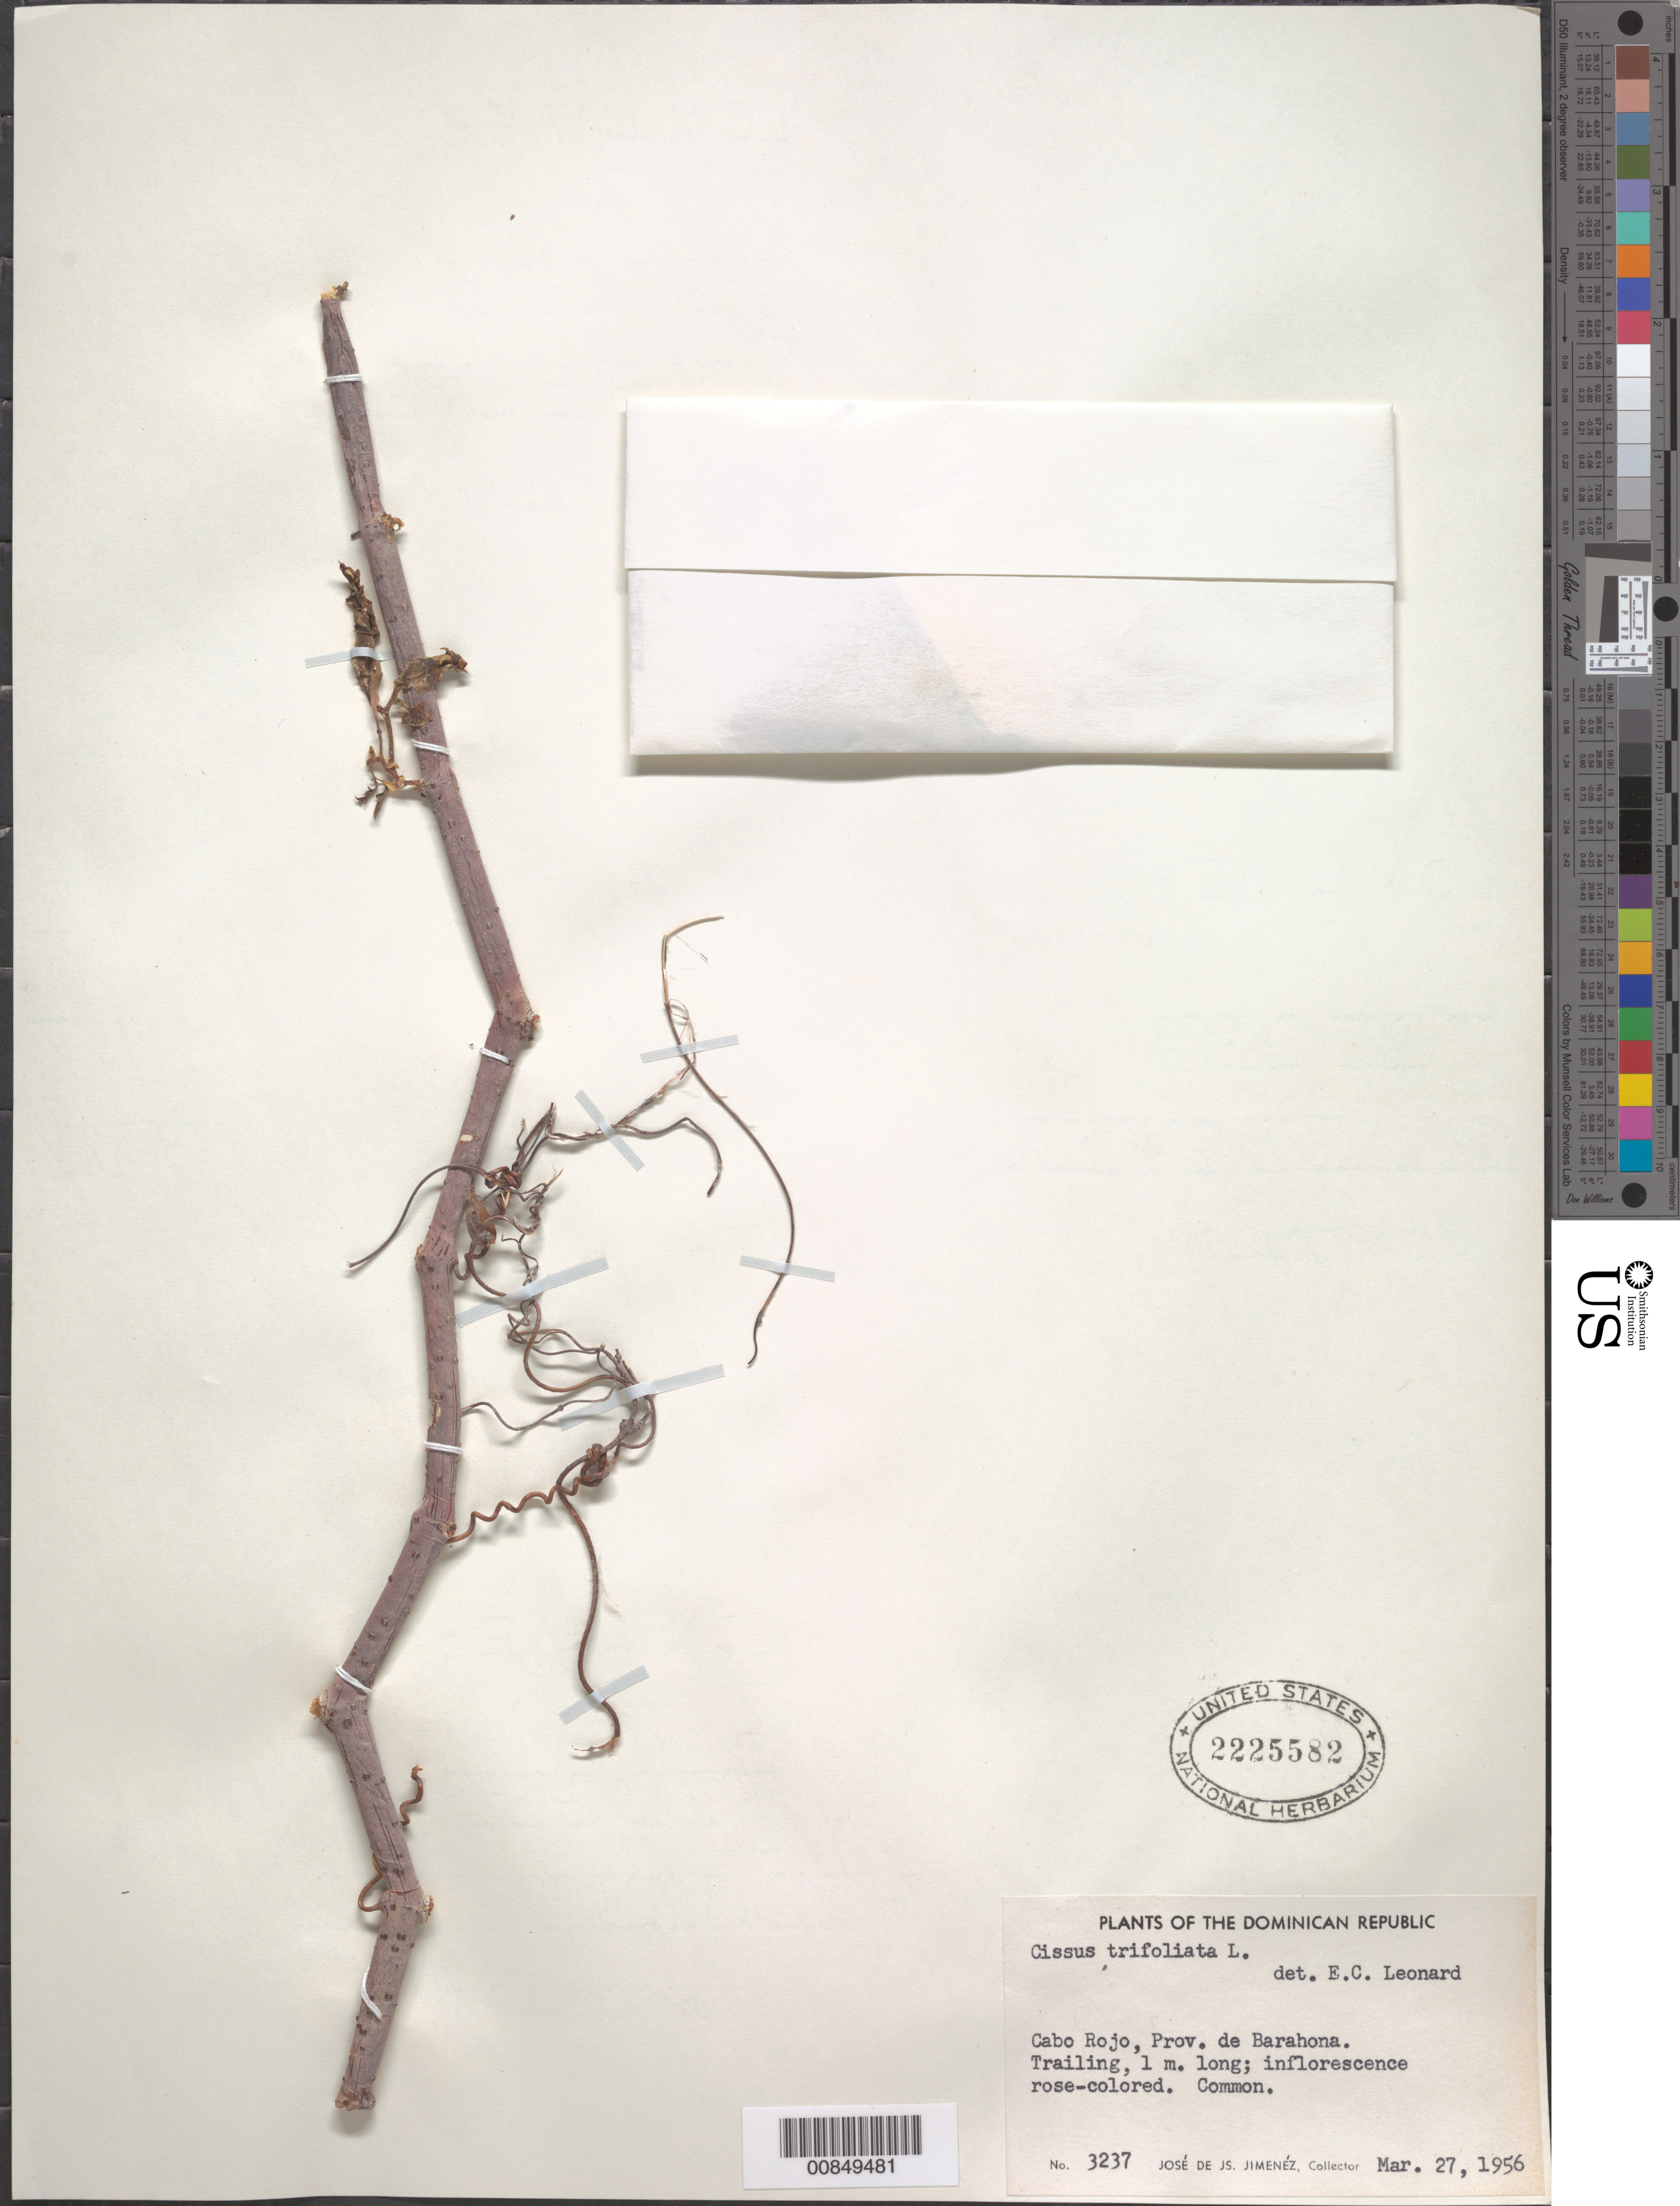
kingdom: Plantae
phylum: Tracheophyta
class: Magnoliopsida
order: Vitales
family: Vitaceae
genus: Cissus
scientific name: Cissus trifoliata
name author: (L.) L.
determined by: Leonard, Emery C., (US)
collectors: J. J. Jiménez Almonte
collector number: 3237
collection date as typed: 27 Mar 1956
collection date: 1956-03-27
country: Dominican Republic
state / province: Barahona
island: Hispaniola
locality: Cabo Rojo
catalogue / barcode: US 2225582